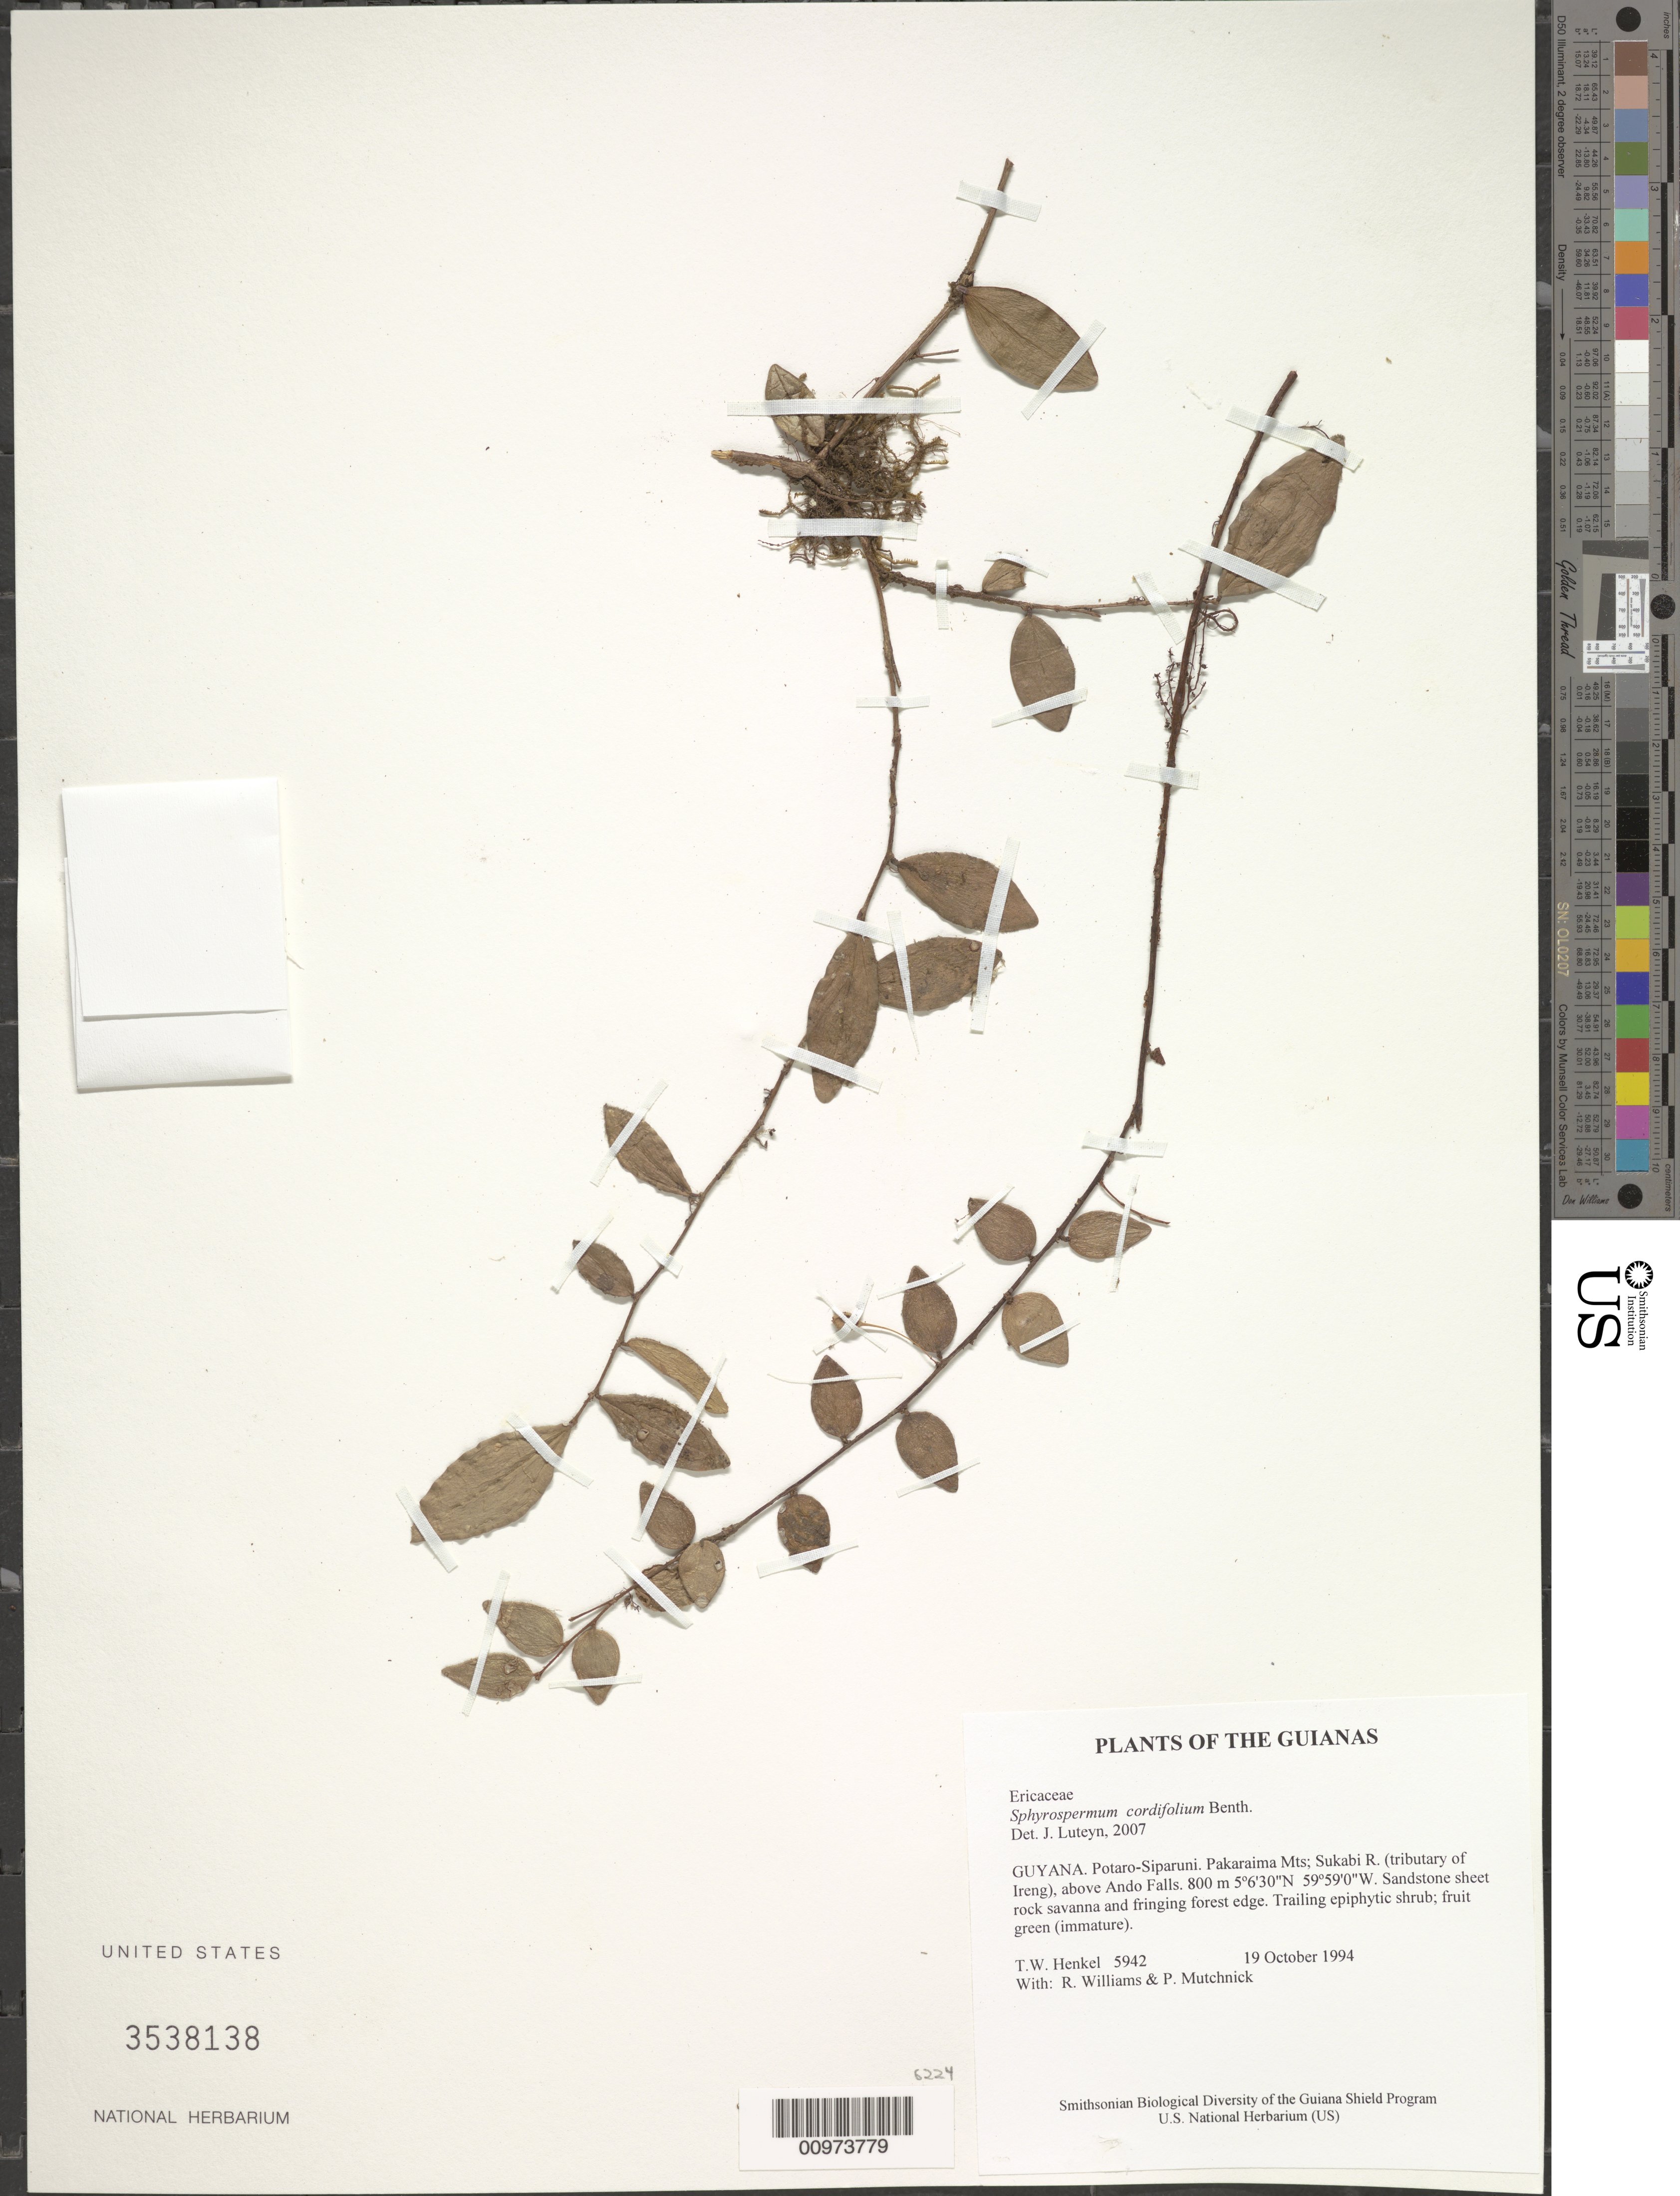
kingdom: Plantae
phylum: Tracheophyta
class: Magnoliopsida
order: Ericales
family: Ericaceae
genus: Sphyrospermum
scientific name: Sphyrospermum cordifolium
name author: Benth.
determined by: Luteyn, J. L.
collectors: T. Henkel, R. Williams & P. Mutchnick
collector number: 5942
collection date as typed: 19 October 1994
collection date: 1994-10-19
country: Guyana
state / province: Potaro-Siparuni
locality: Pakaraima Mts; Sukabi R. (tributary of Ireng), above Ando Falls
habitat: Sandstone sheet rock savanna and fringing forest edge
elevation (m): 800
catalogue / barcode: US 3538138